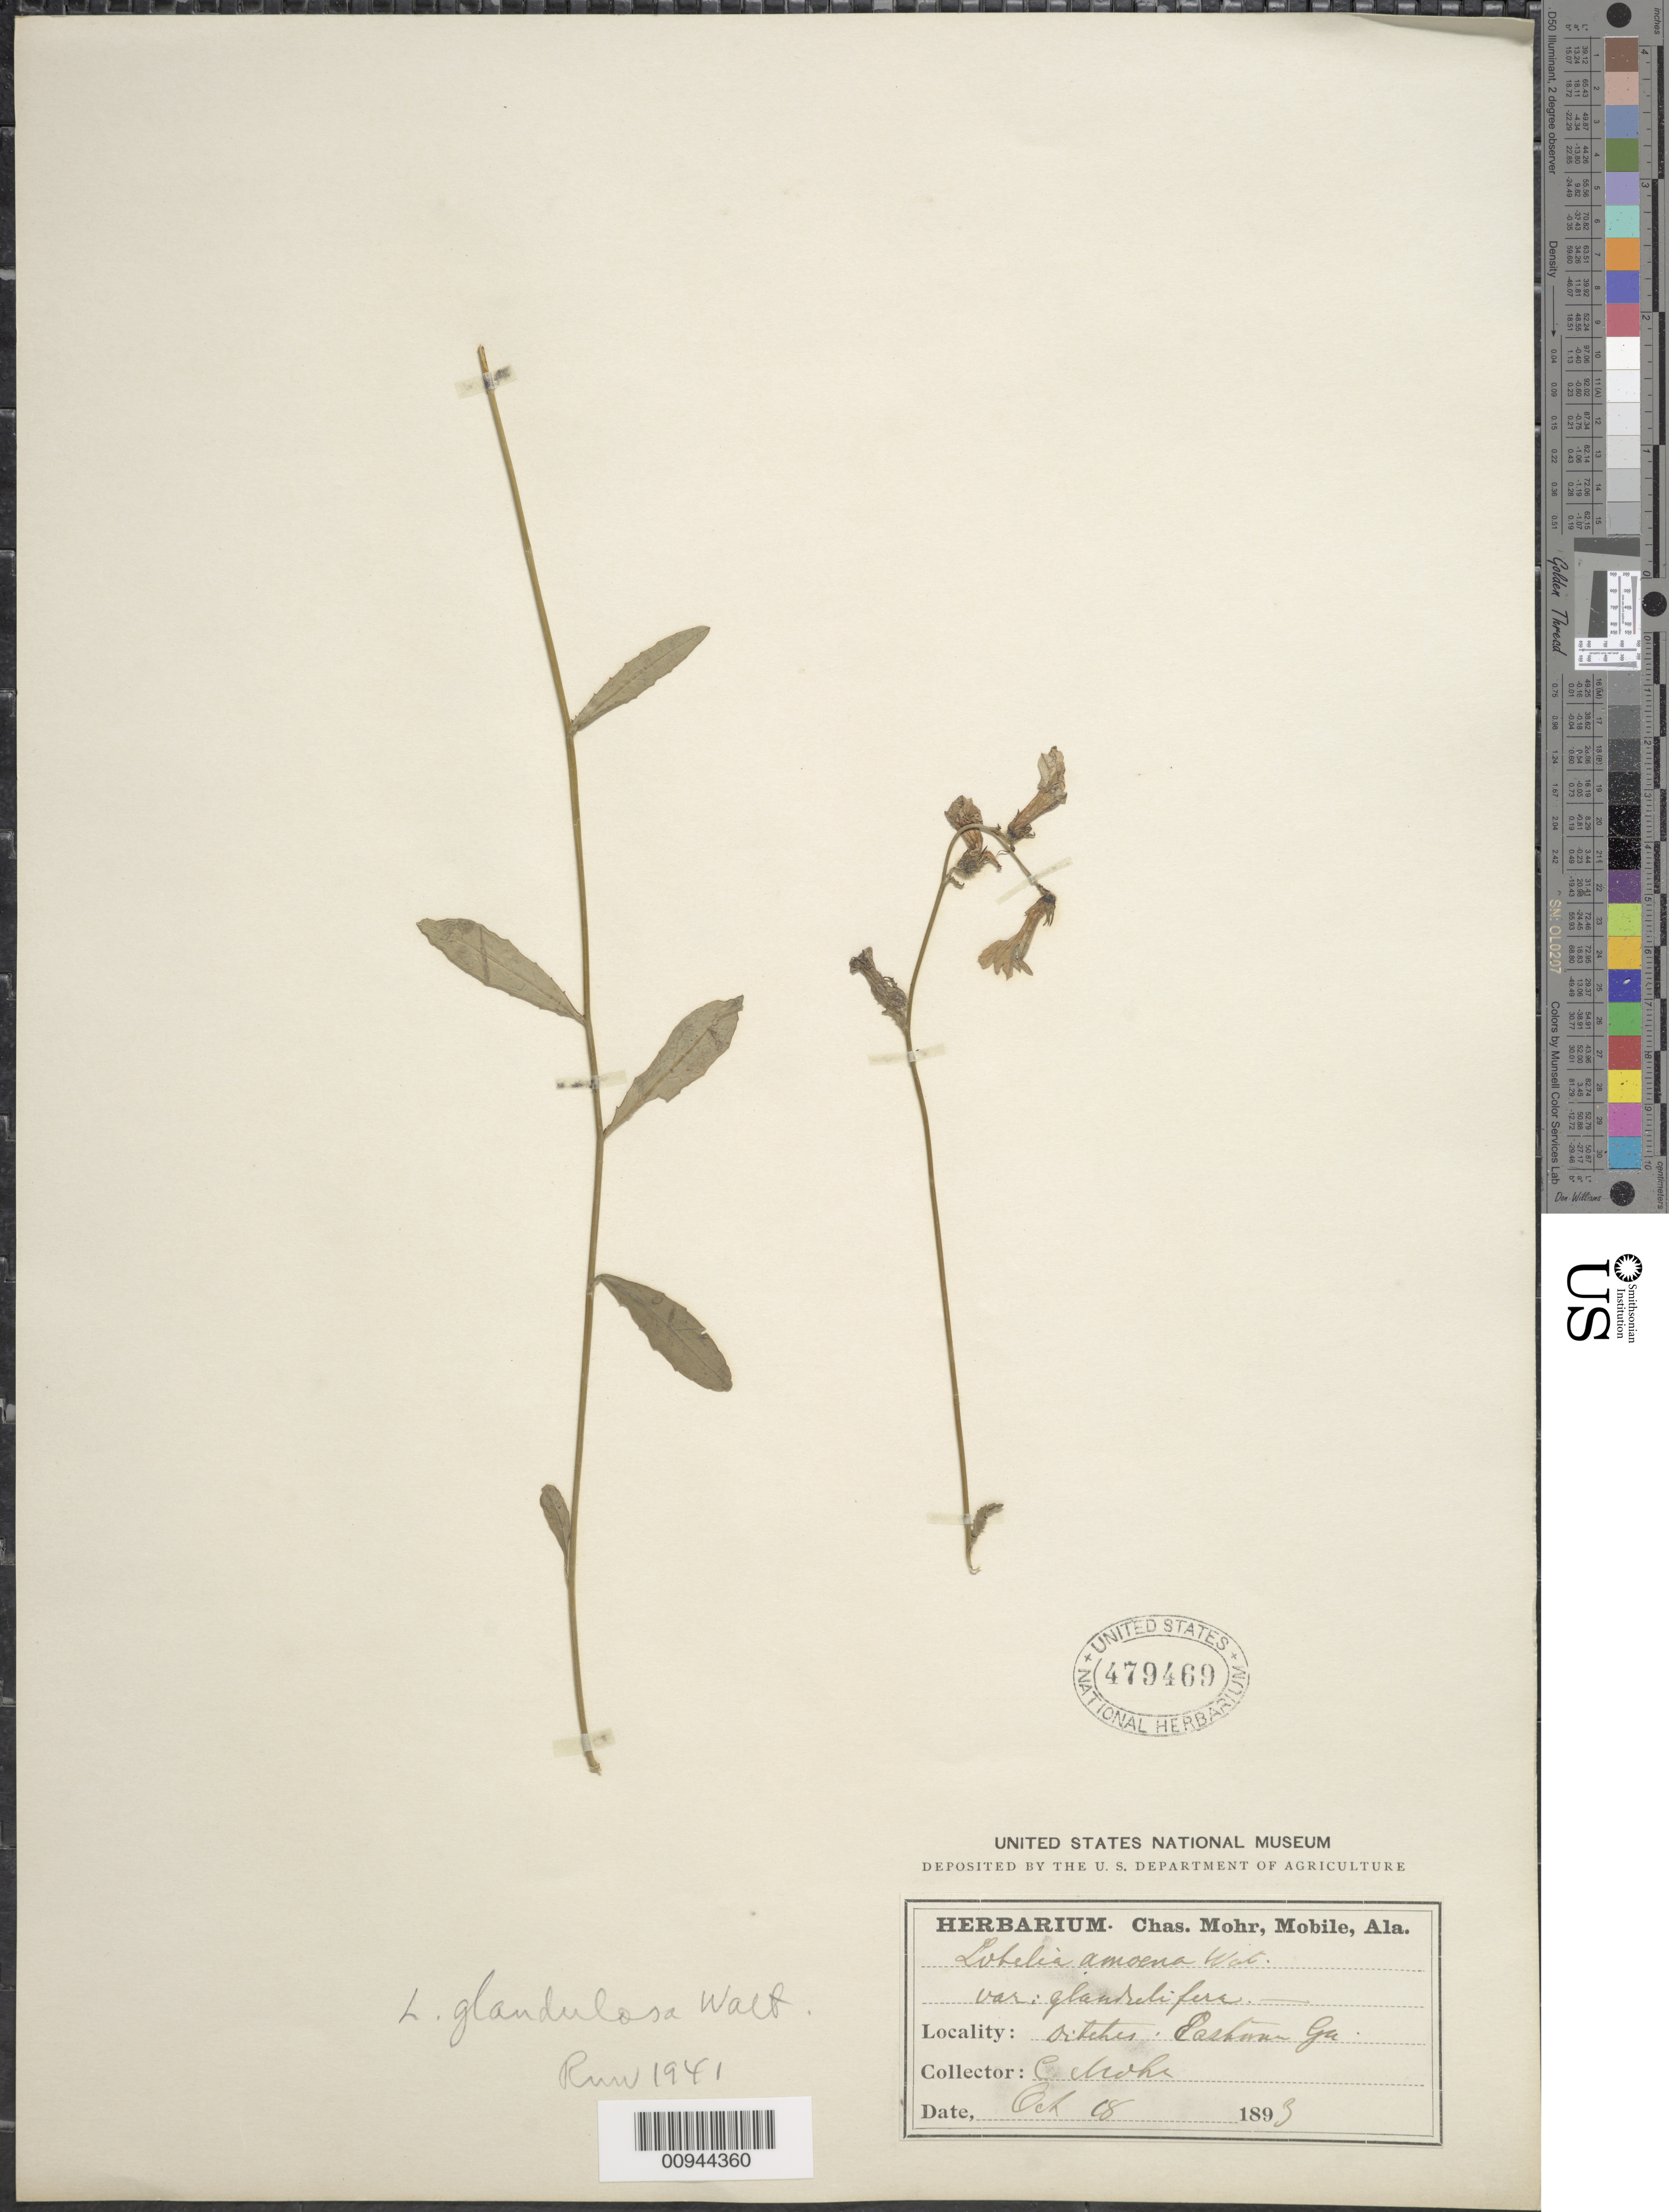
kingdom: Plantae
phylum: Tracheophyta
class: Magnoliopsida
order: Asterales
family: Campanulaceae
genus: Lobelia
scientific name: Lobelia glandulosa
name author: Walter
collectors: C. T. Mohr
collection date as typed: Oct. 18, 1893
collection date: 1893-10-18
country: United States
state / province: Alabama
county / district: Mobile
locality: Mobile, Eastman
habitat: ditches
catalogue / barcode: US 479469